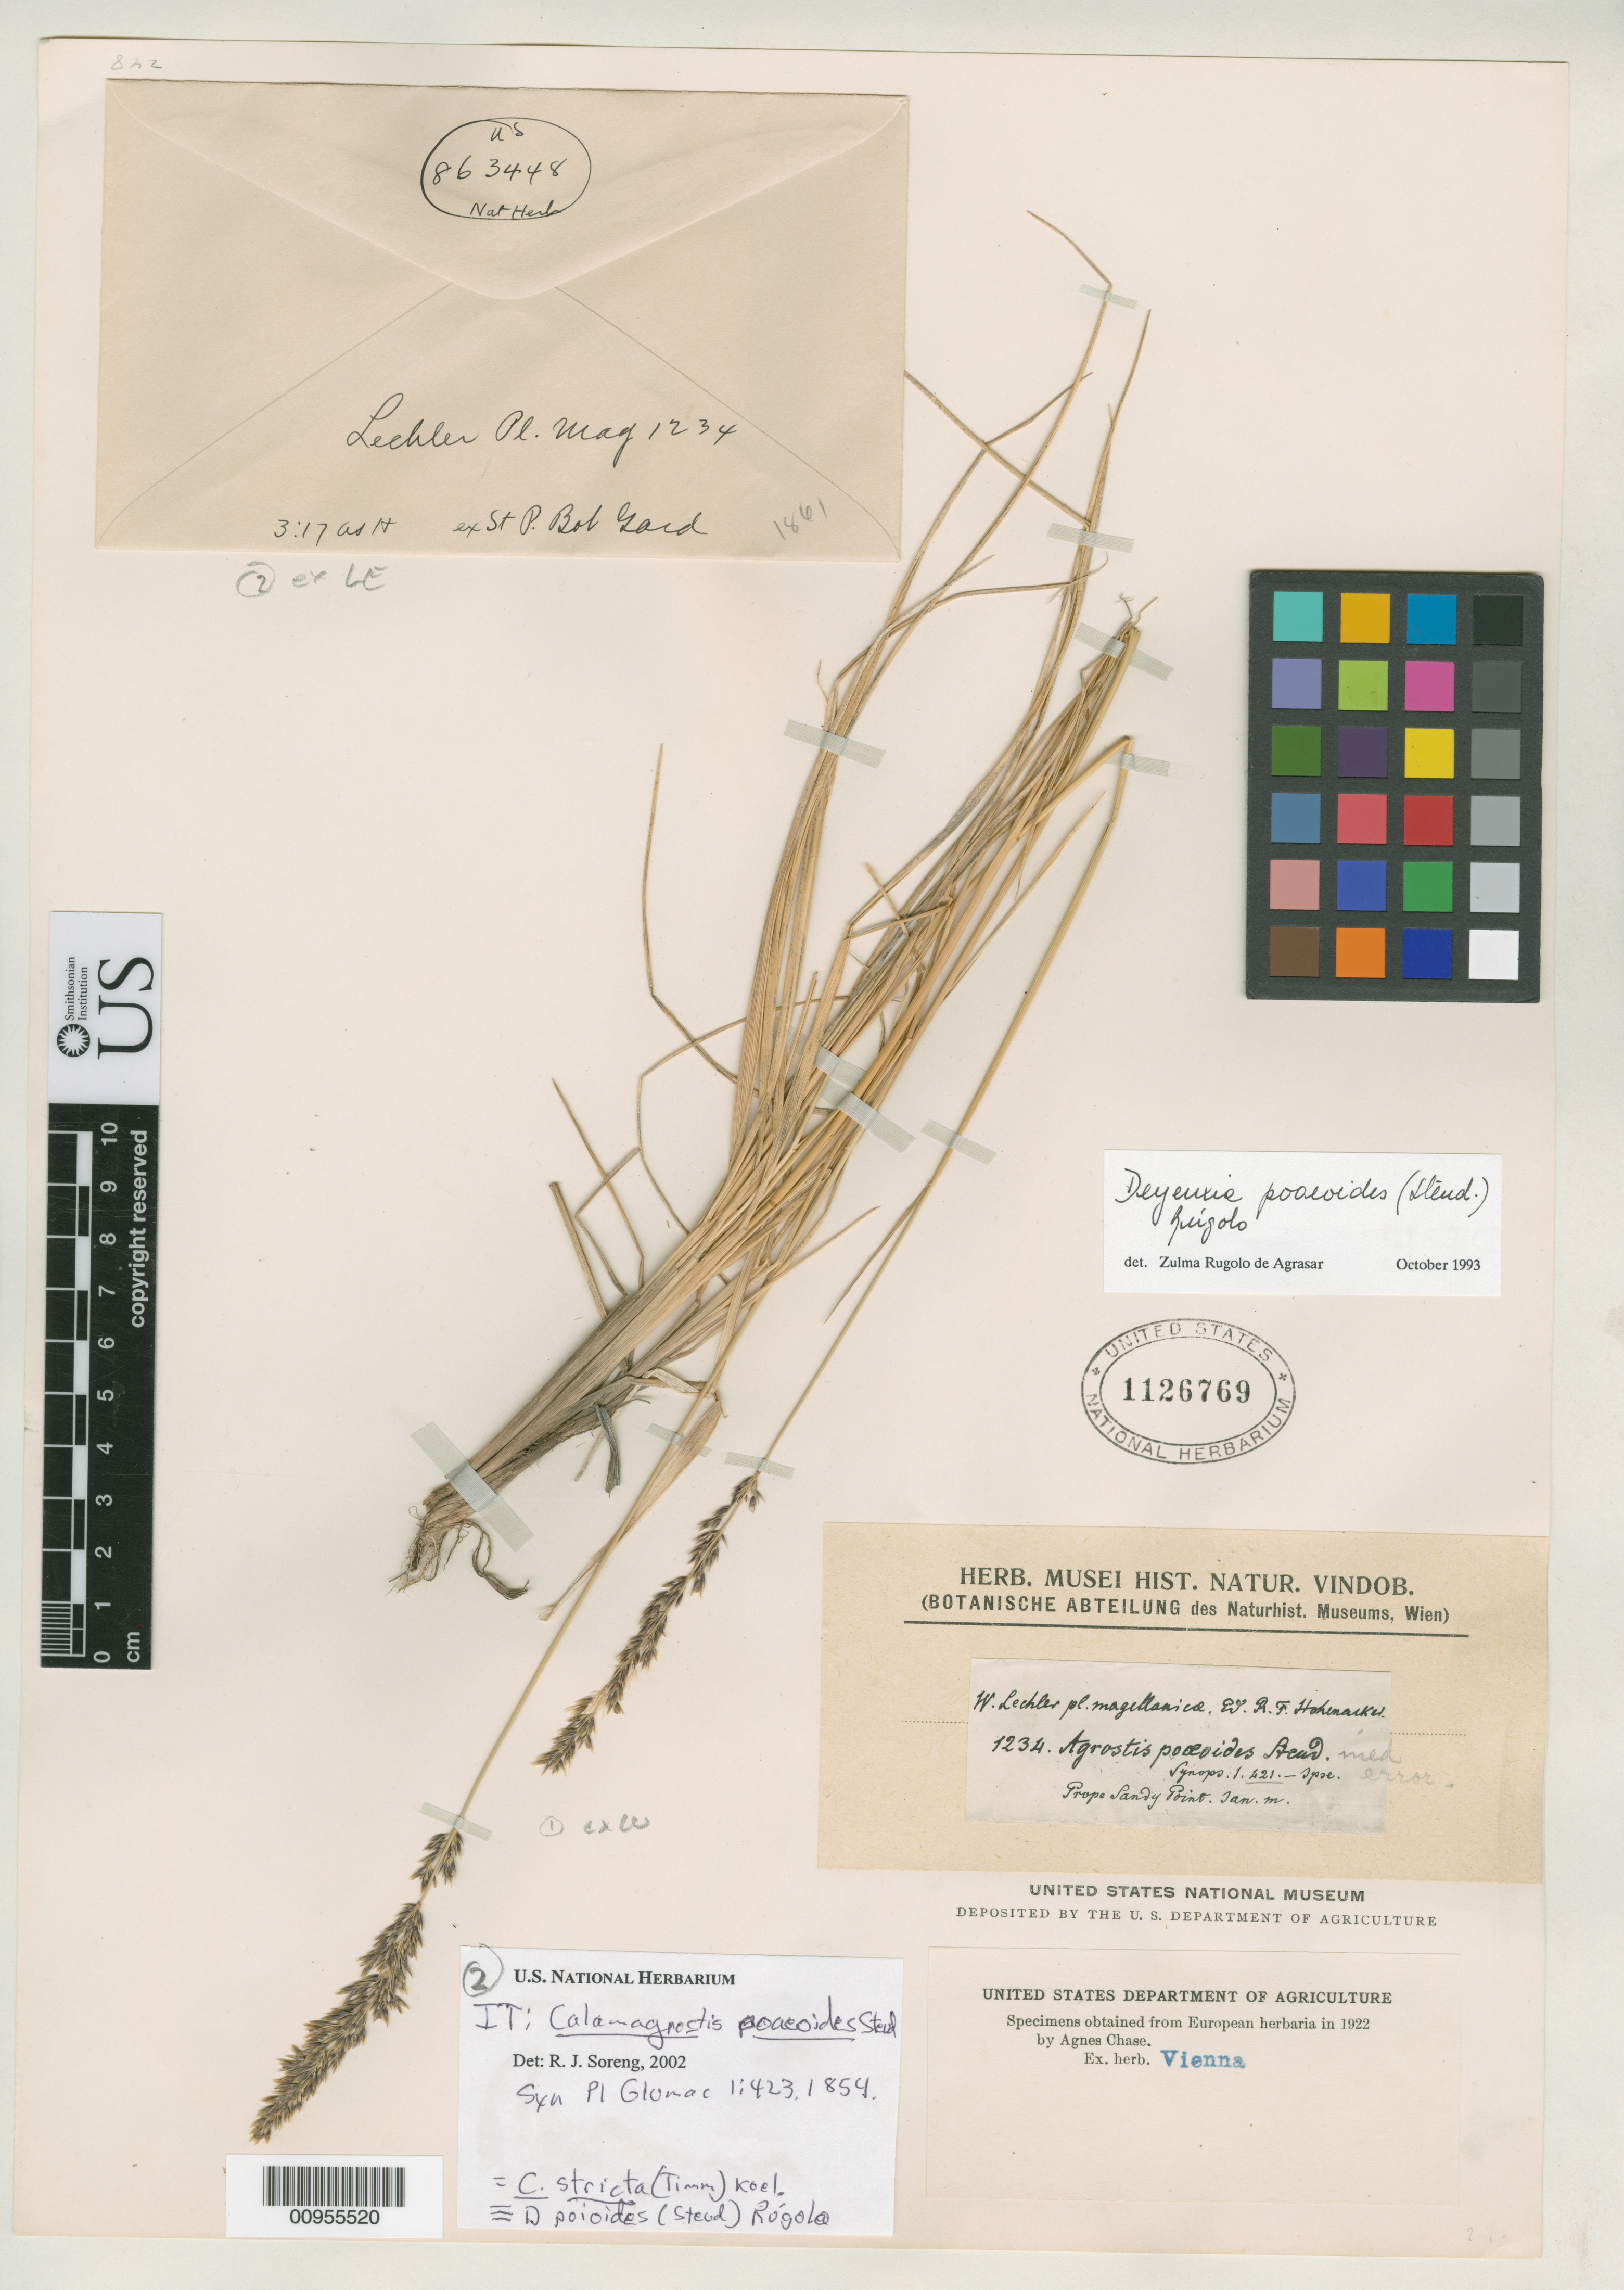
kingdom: Plantae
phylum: Tracheophyta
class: Liliopsida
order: Poales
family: Poaceae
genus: Calamagrostis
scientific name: Calamagrostis poaeoides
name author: Steud.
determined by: Rúgolo de Agrasar, Z. E.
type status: Isotype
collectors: W. Lechler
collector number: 1234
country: Chile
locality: Prope Sandy Point.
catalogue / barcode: US 1126769